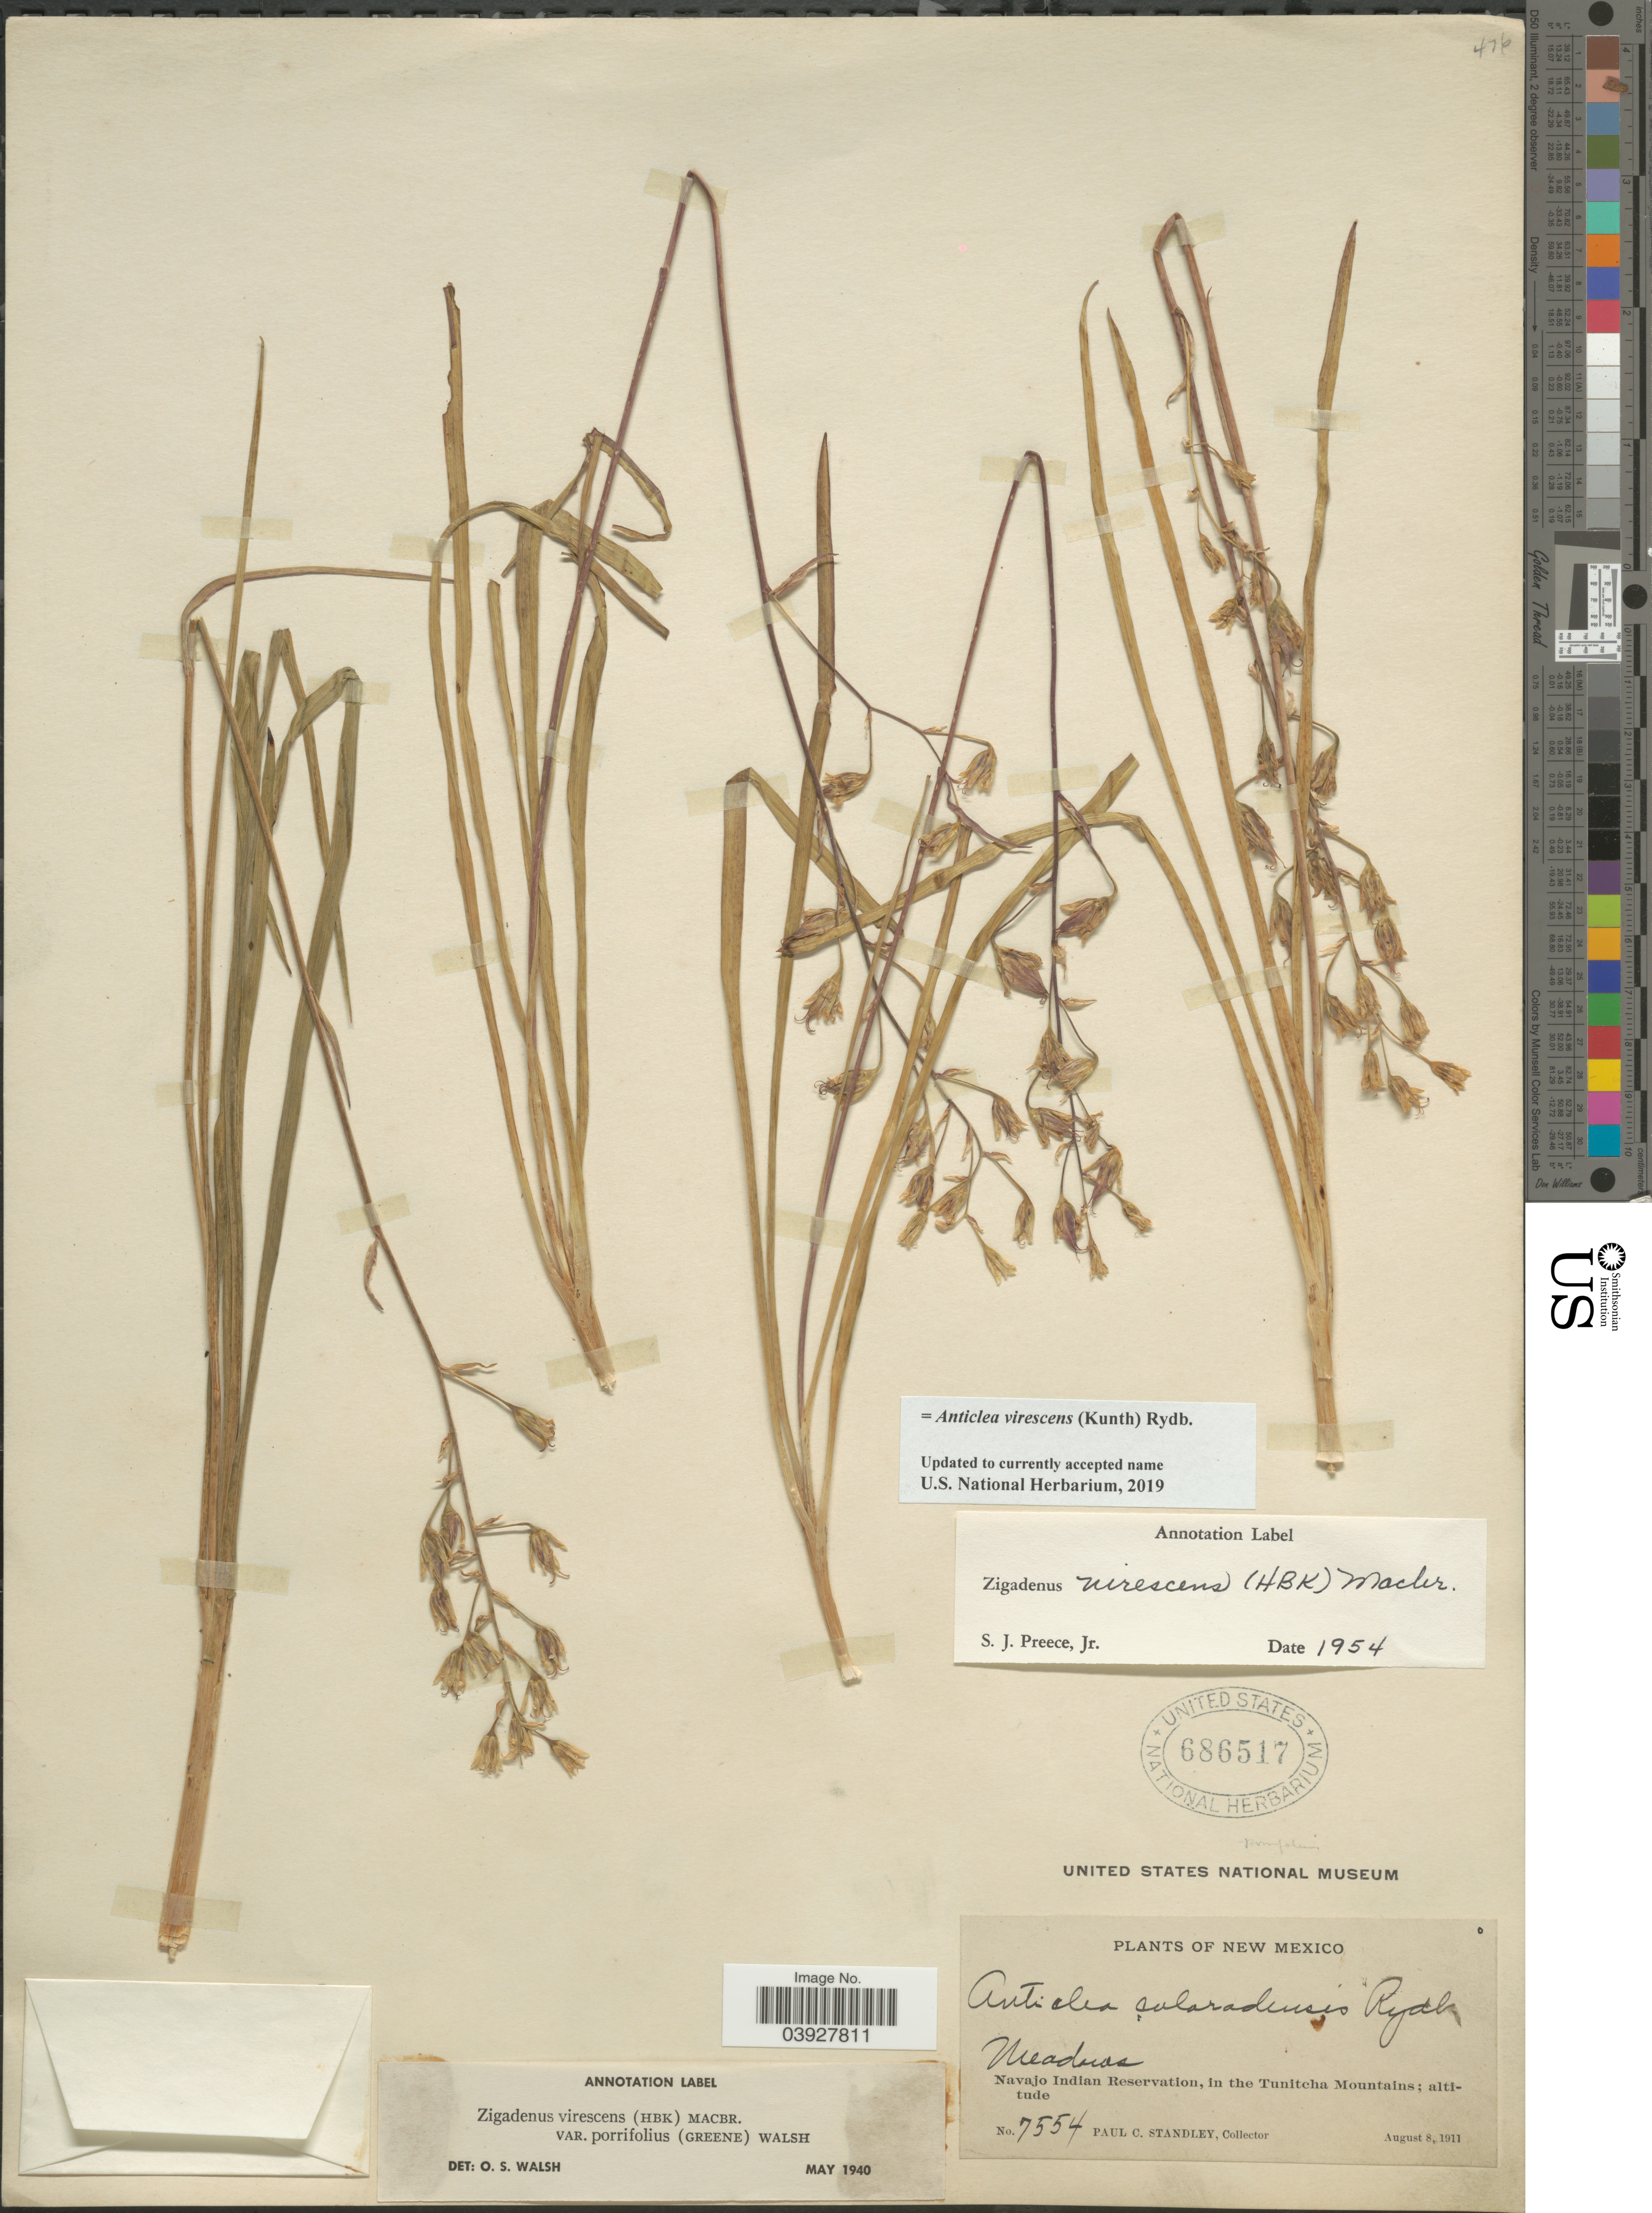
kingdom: Plantae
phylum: Tracheophyta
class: Liliopsida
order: Liliales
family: Melanthiaceae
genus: Anticlea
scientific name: Anticlea virescens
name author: (Kunth) Rydb.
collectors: P. C. Standley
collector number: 7554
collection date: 1911-08-08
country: United States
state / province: New Mexico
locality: Navajo Indian Reservation, in the Tunitcha Mountains.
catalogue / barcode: US 686517